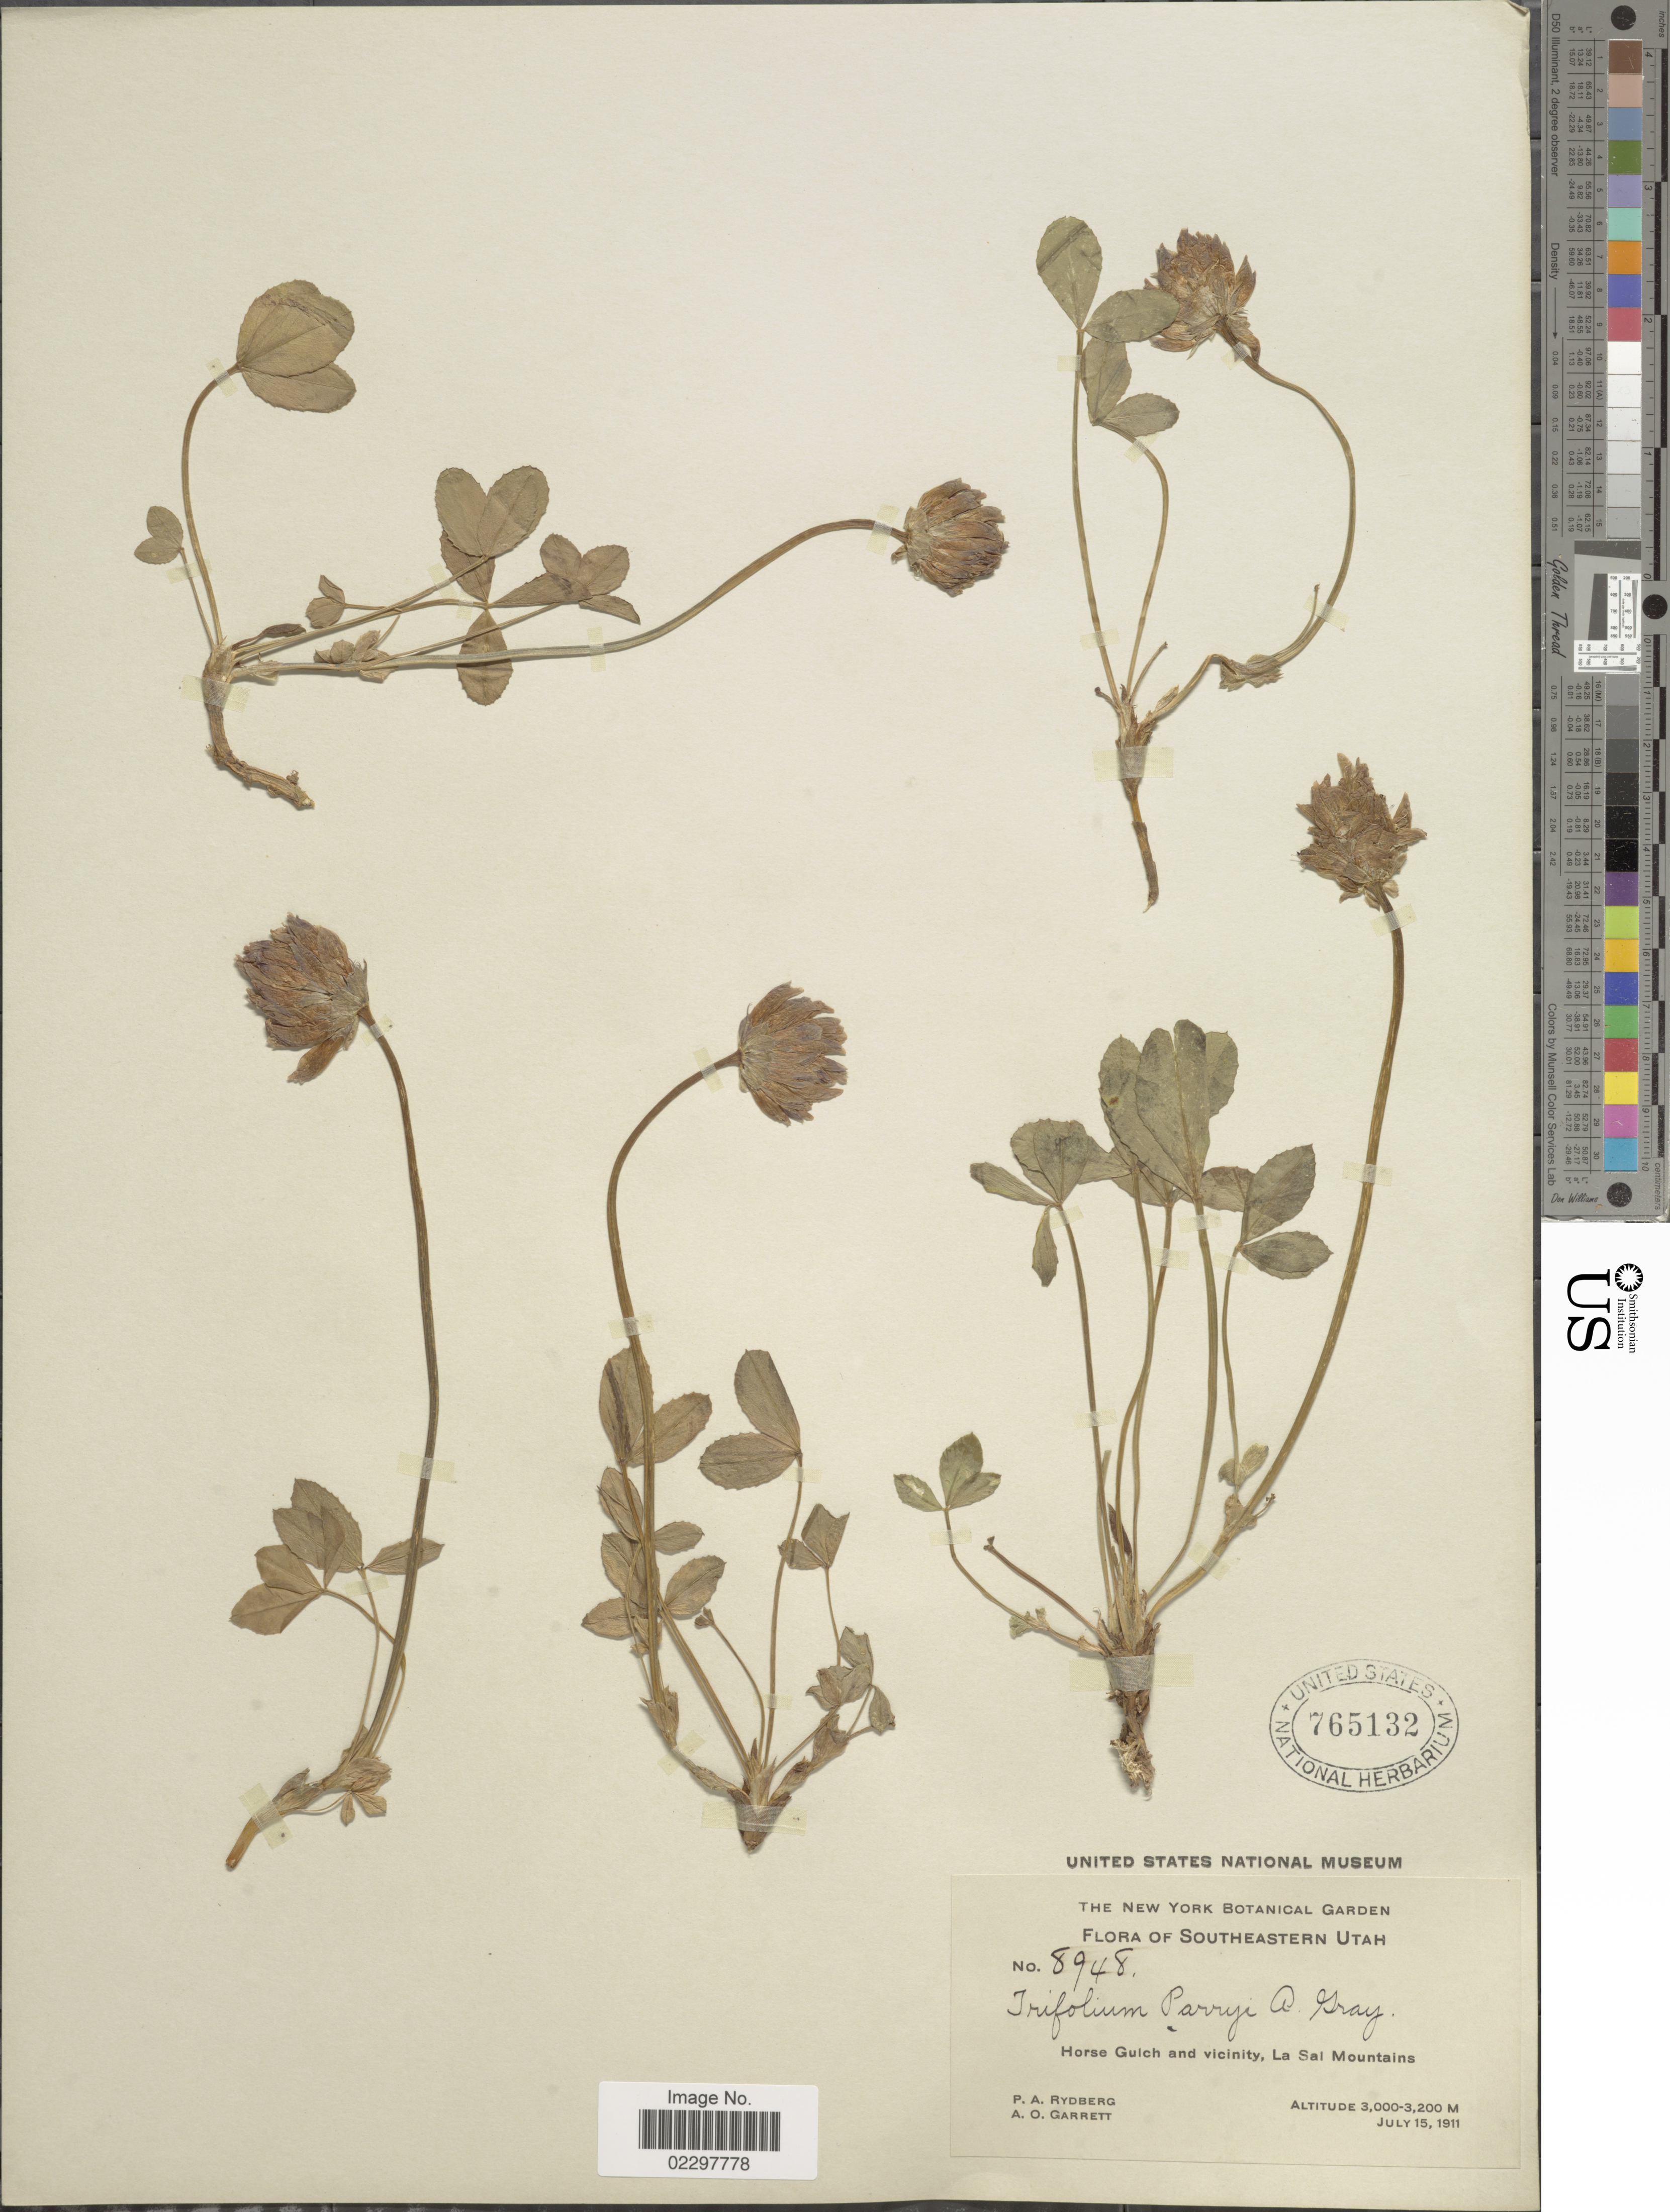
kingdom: Plantae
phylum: Tracheophyta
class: Magnoliopsida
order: Fabales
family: Fabaceae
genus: Trifolium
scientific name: Trifolium parryi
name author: A. Gray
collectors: P. A. Rydberg & A. O. Garrett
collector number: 8948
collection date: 1911-07-15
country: United States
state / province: Utah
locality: Southeastern Utah, Horse Gulch and vicinity, La Sal Mountains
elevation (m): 3000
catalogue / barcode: US 765132